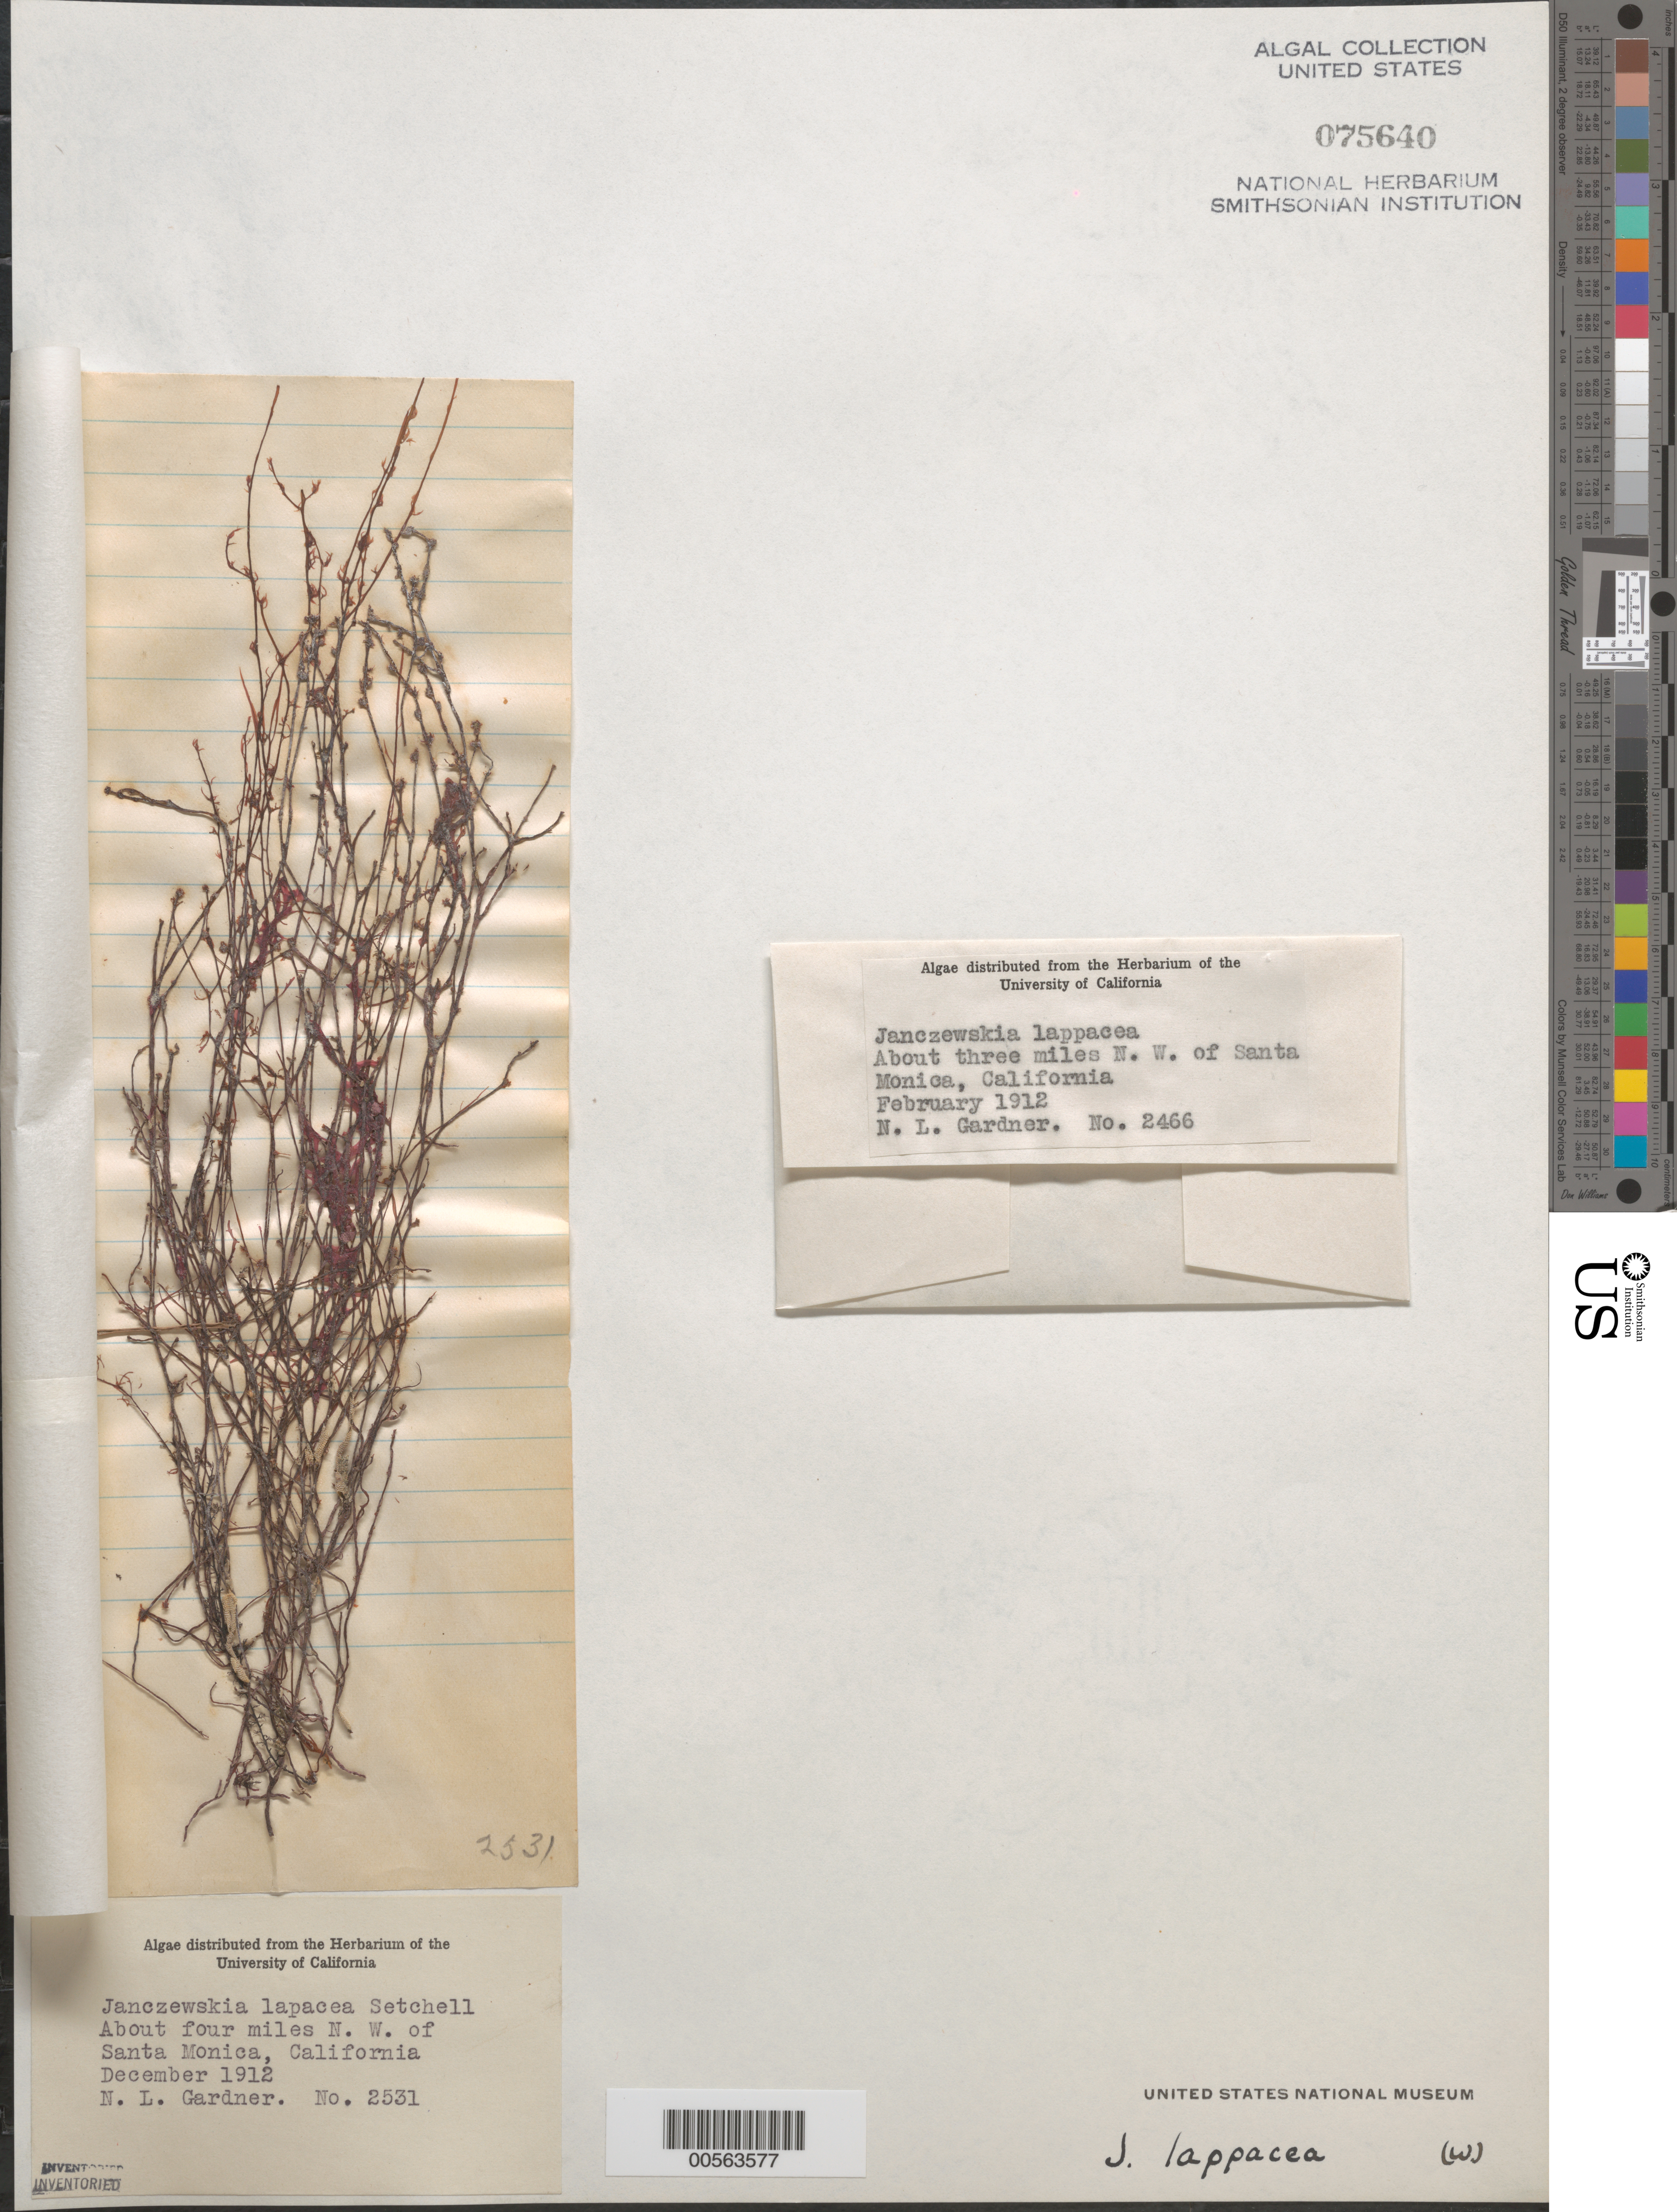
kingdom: Plantae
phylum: Rhodophyta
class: Florideophyceae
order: Ceramiales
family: Rhodomelaceae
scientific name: Heterojanczewskia lappacea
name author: (Setchell) K.W. Nam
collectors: N. Gardner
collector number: NLG 2466 & NLG 2531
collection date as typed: Feb 1912 AND -- Dec 1912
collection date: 1912-02,1912-12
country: United States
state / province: California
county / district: Los Angeles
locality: Ca. 3 and 4 miles northwest of Santa Monica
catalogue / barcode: US 75640